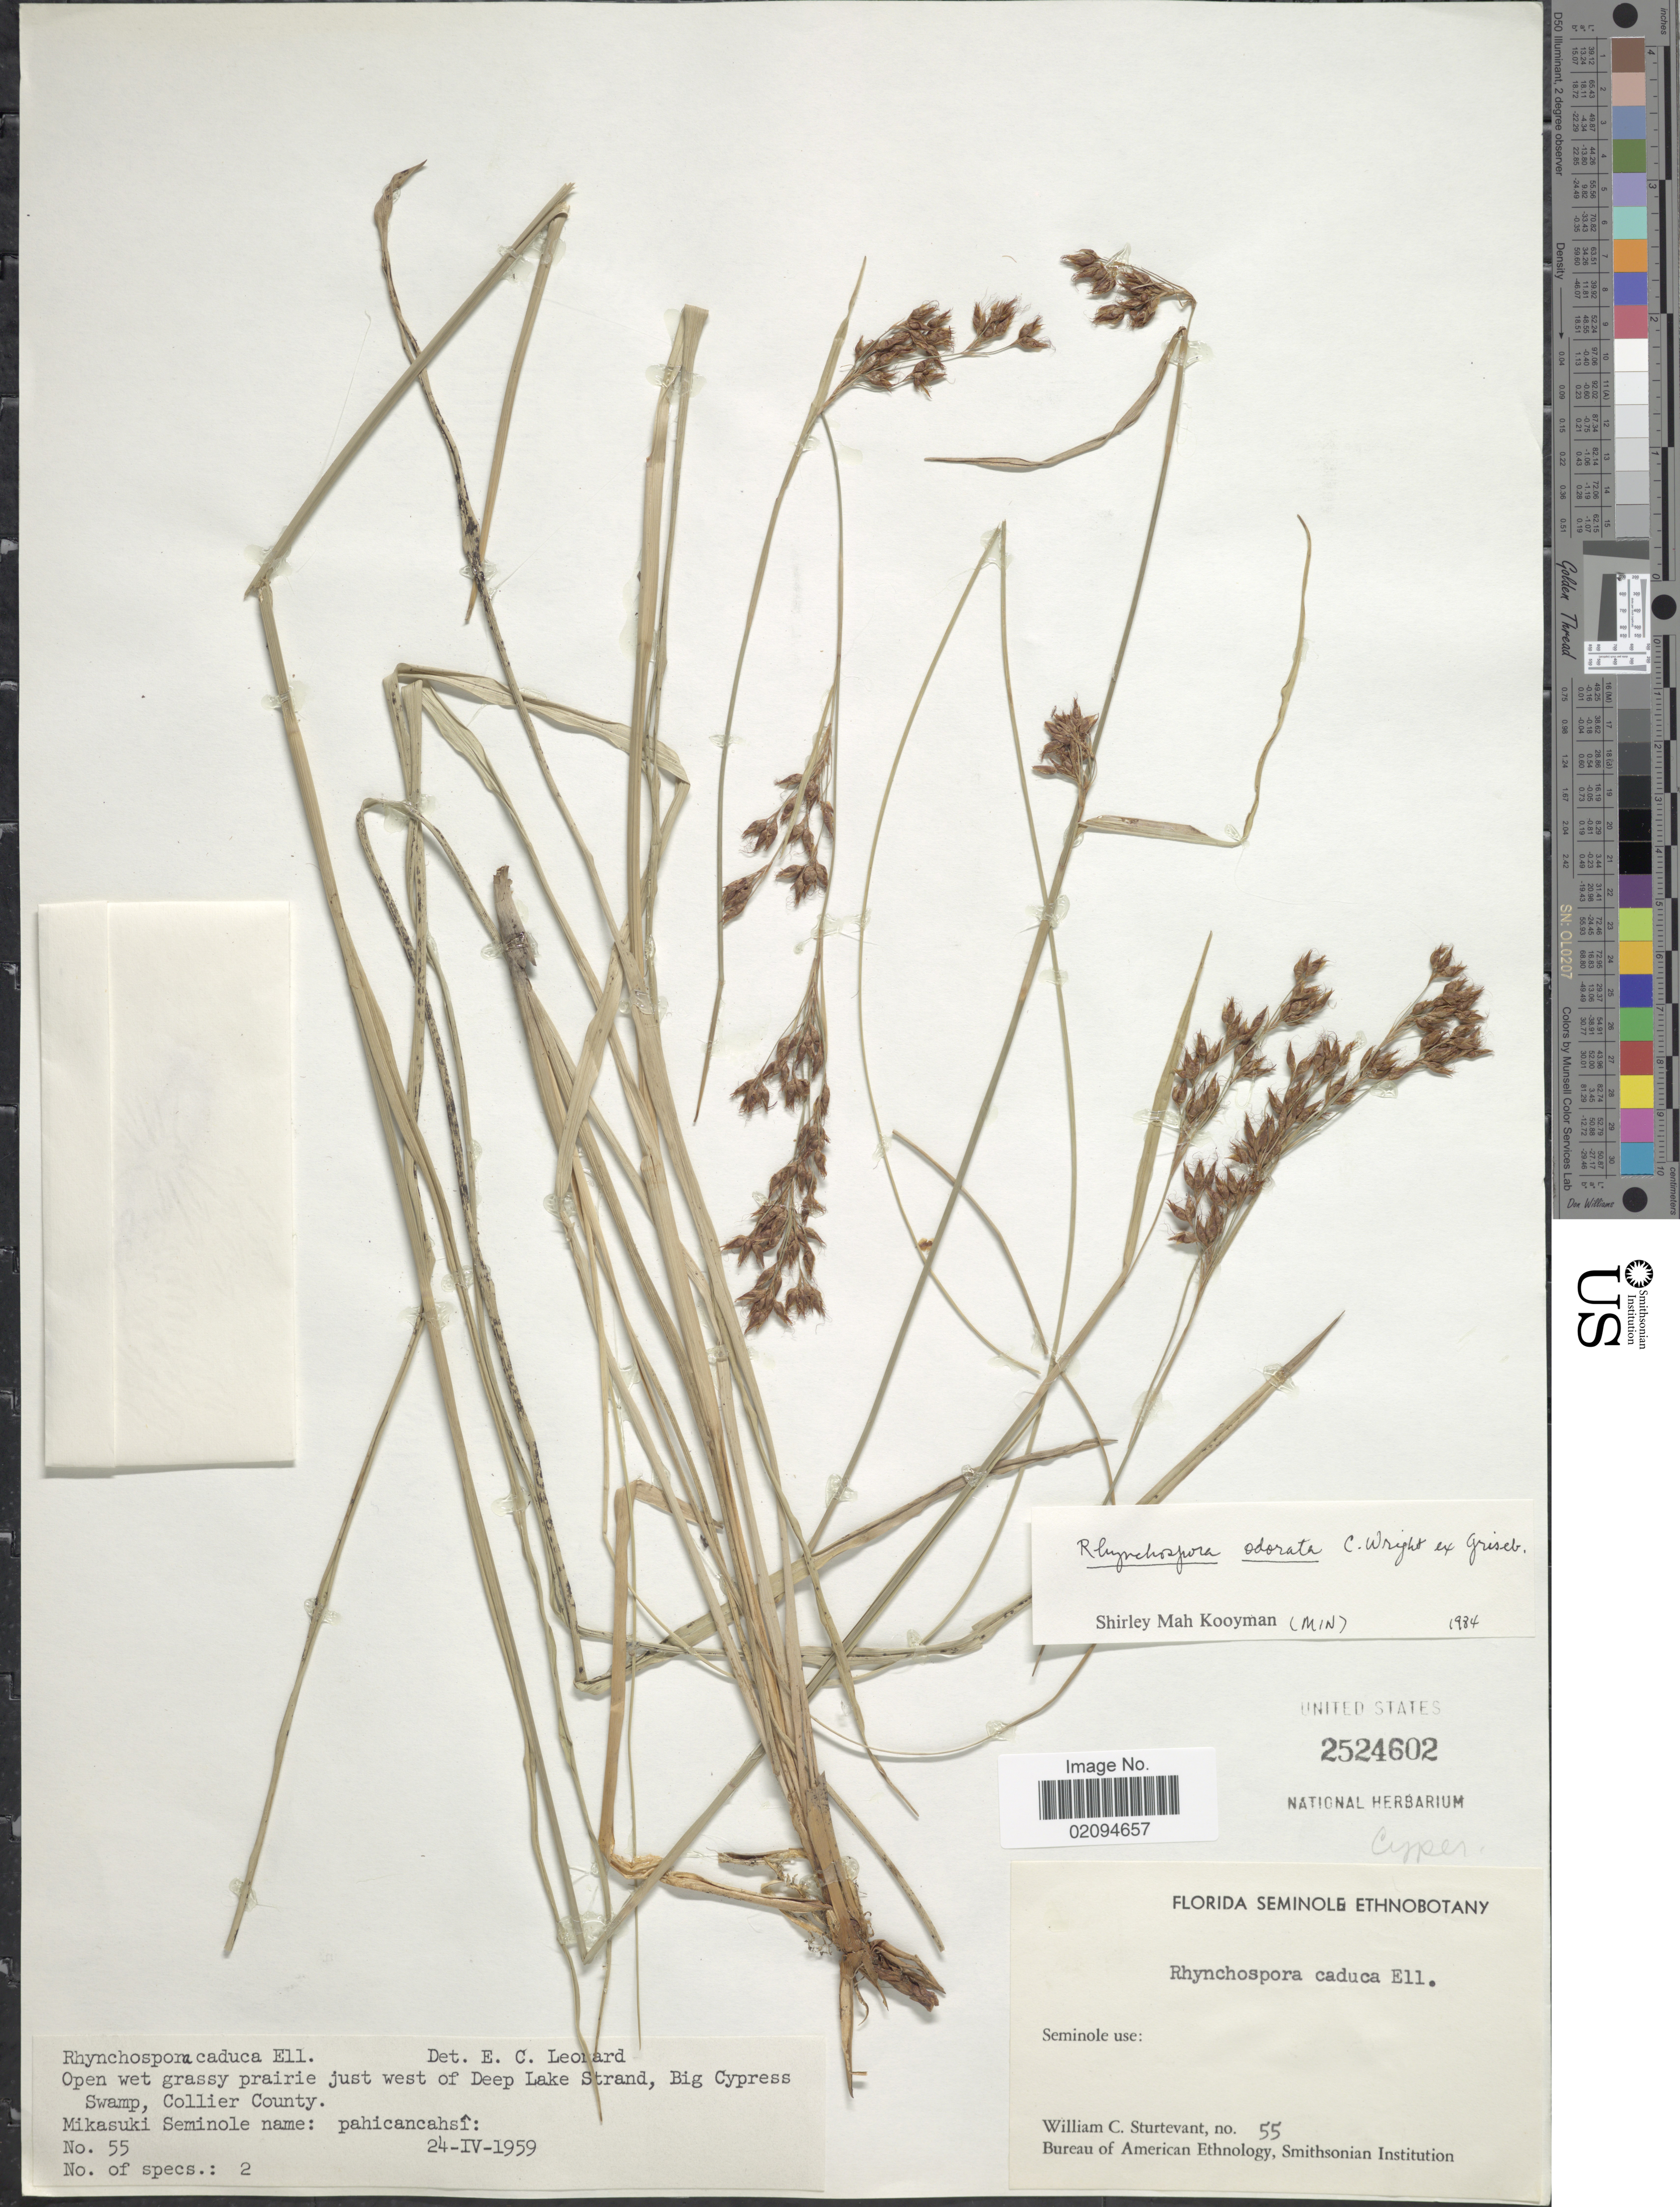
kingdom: Plantae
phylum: Tracheophyta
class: Liliopsida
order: Poales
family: Cyperaceae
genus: Rhynchospora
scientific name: Rhynchospora odorata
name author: C. Wright ex Griseb.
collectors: W. Sturtevant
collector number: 55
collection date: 1959-04-24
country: United States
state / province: Florida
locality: Just west of Deep Lake Strand, Big Cypress Swamp, Collier County, Florida Seminole Ethnobotany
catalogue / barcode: US 2524602